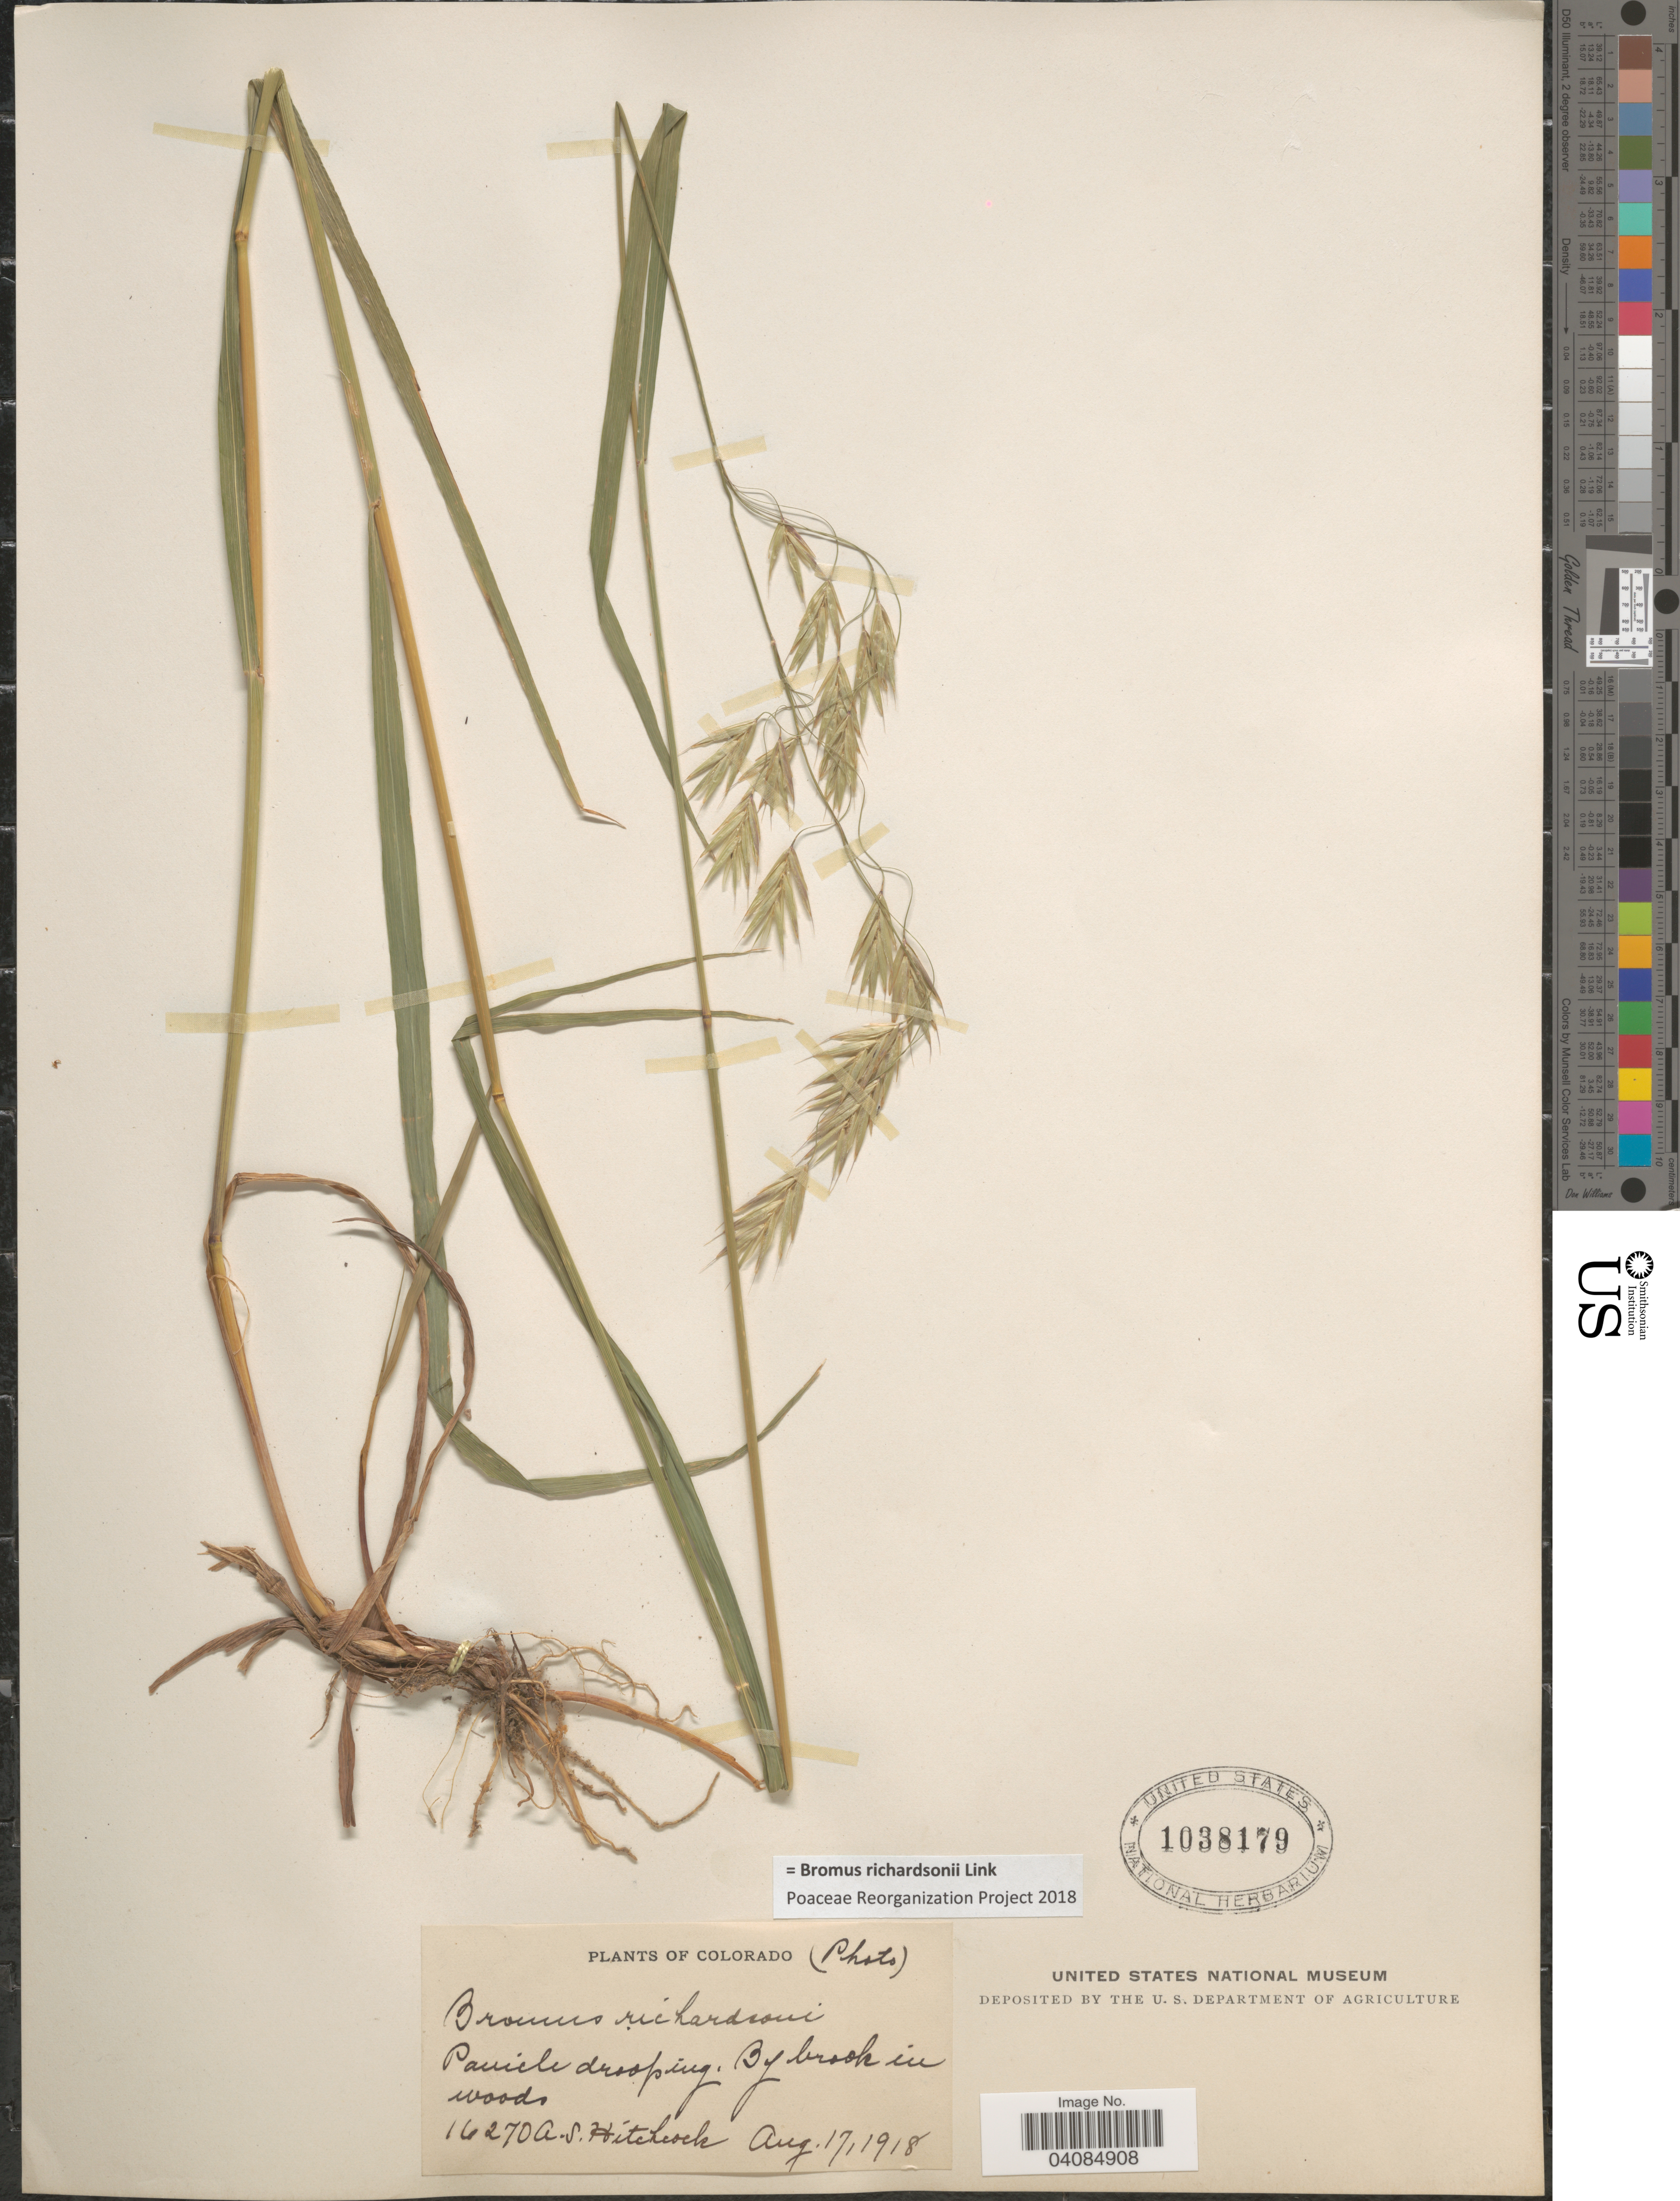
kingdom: Plantae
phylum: Tracheophyta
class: Liliopsida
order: Poales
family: Poaceae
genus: Bromus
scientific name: Bromus racemosus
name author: L.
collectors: A. S. Hitchcock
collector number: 16270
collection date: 1918-08-17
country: United States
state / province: Colorado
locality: By brook in woods.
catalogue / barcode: US 1038179